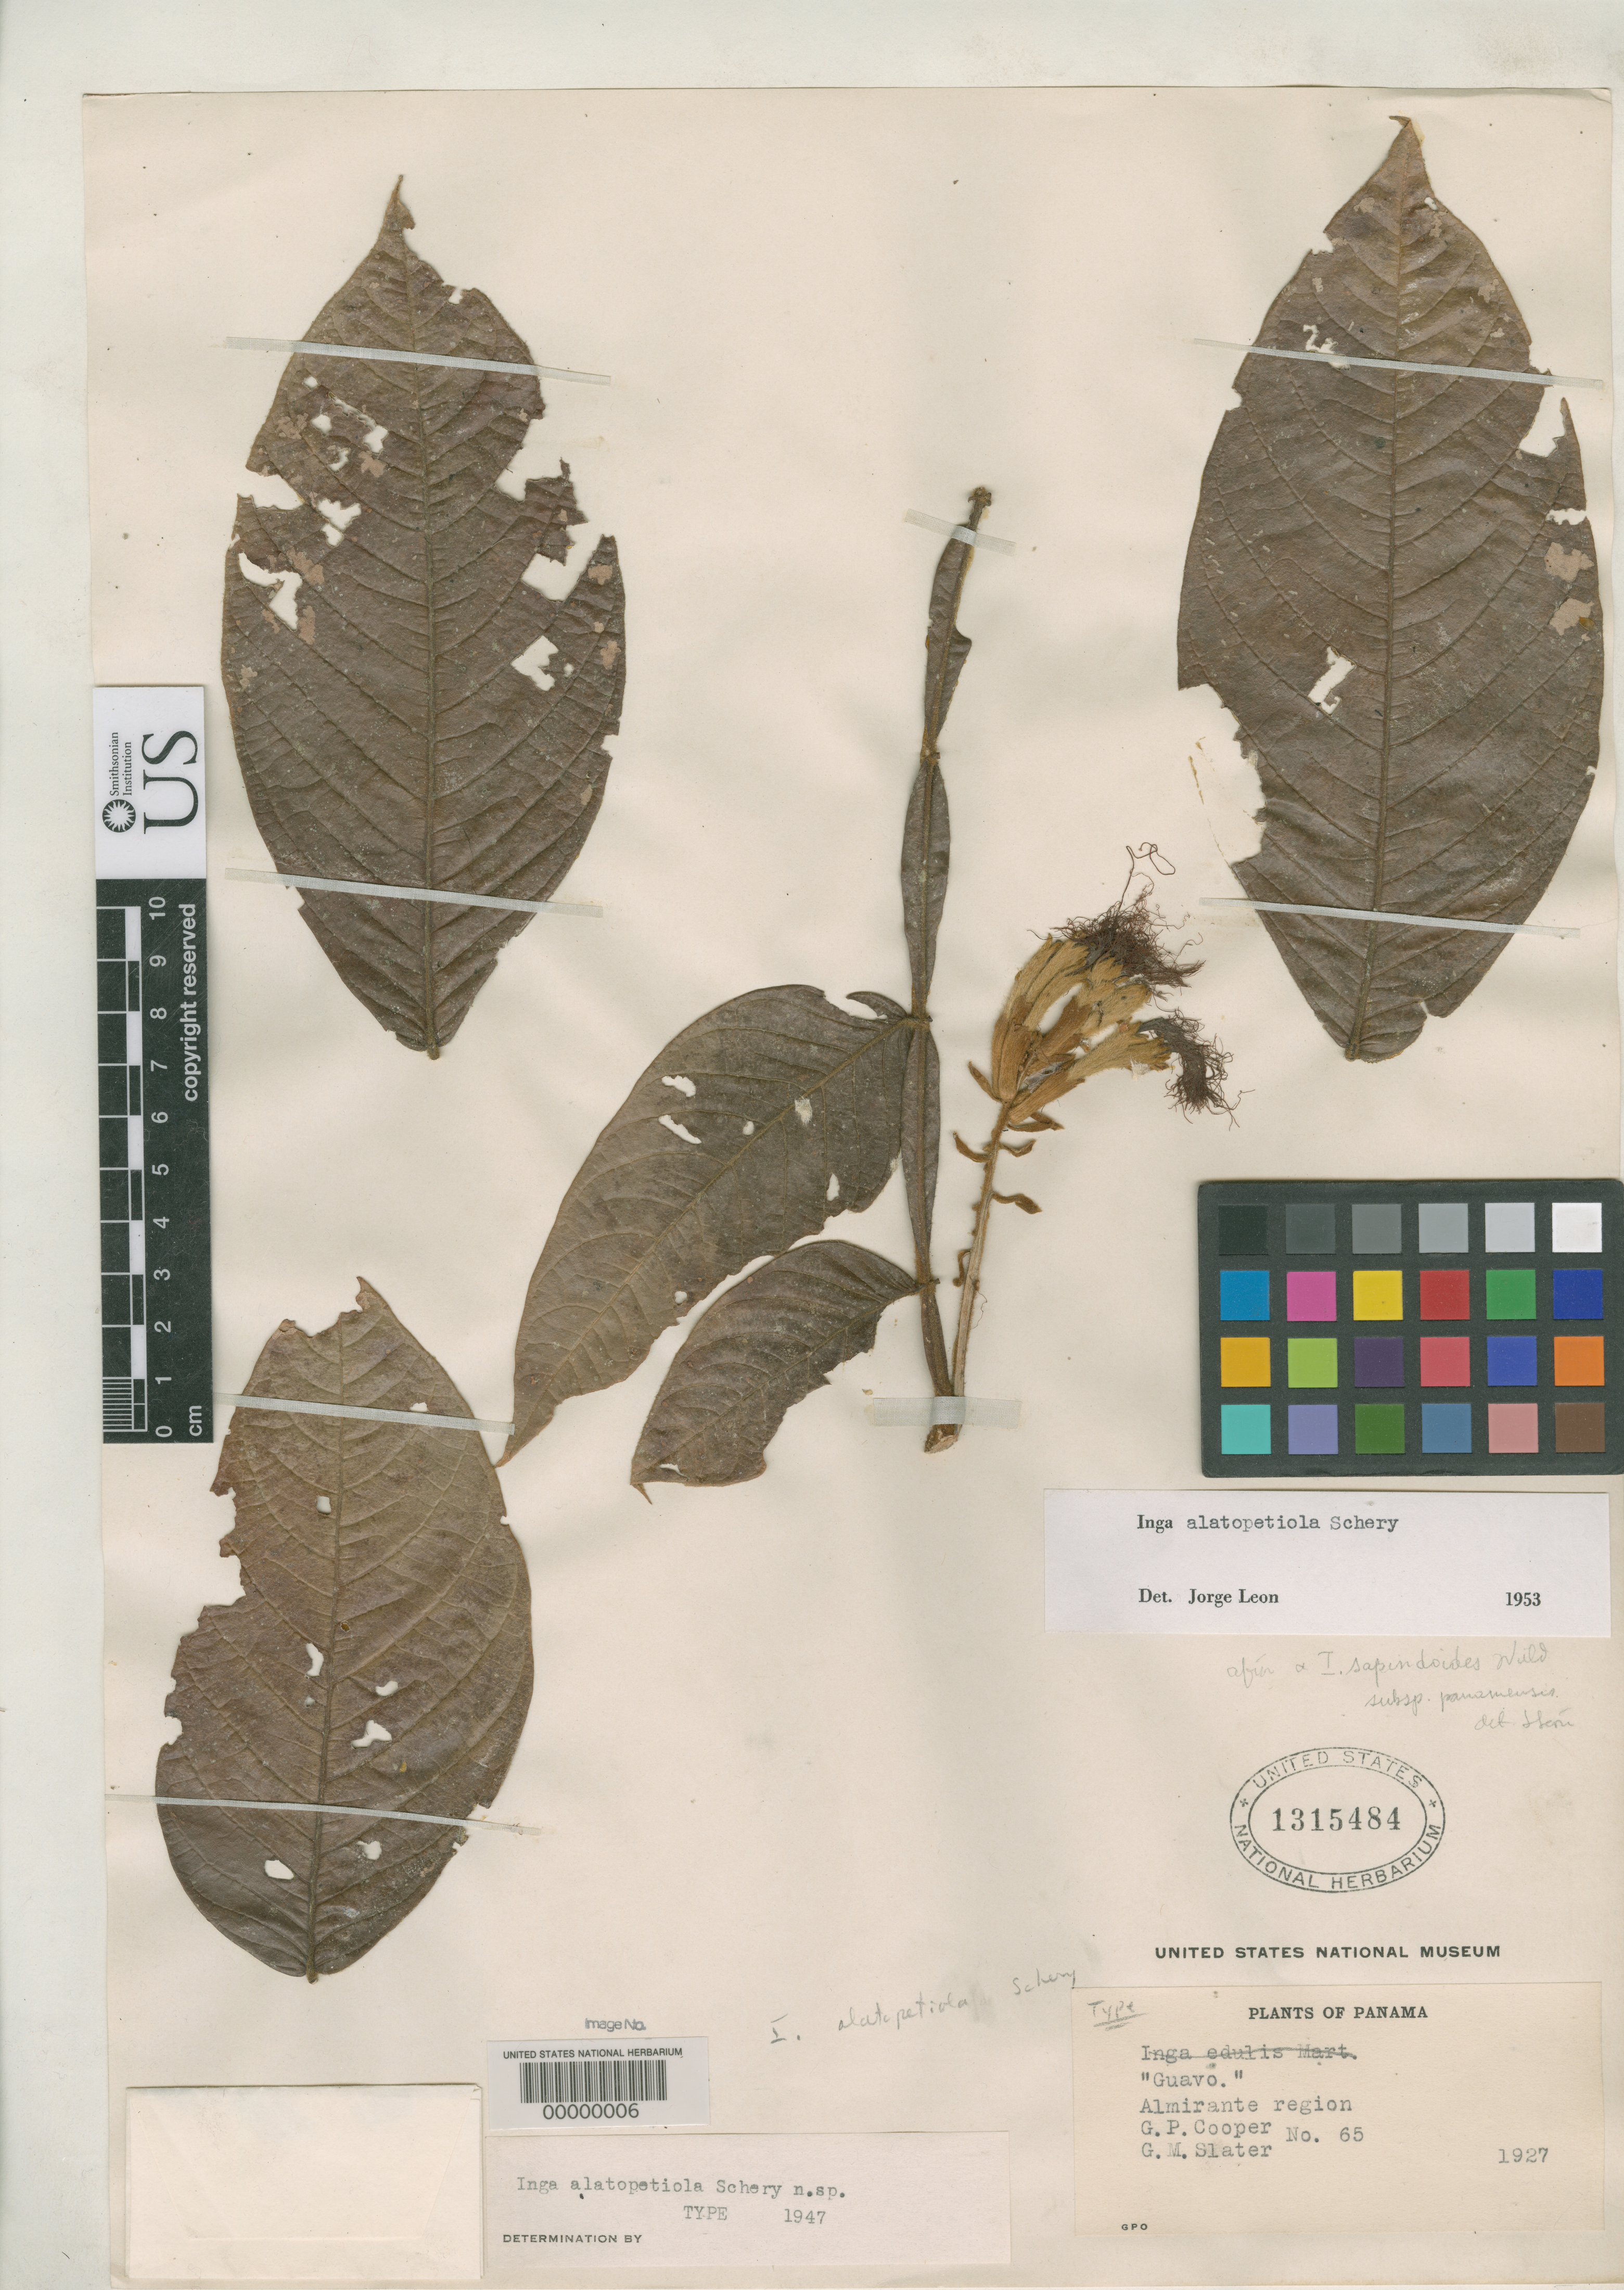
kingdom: Plantae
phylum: Tracheophyta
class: Magnoliopsida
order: Fabales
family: Fabaceae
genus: Inga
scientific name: Inga alatopetiola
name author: Schery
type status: Holotype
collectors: G. Cooper & G. Slater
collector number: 65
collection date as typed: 1927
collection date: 1927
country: Panama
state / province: Bocas del Toro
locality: Almirante region.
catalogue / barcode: US 1315484